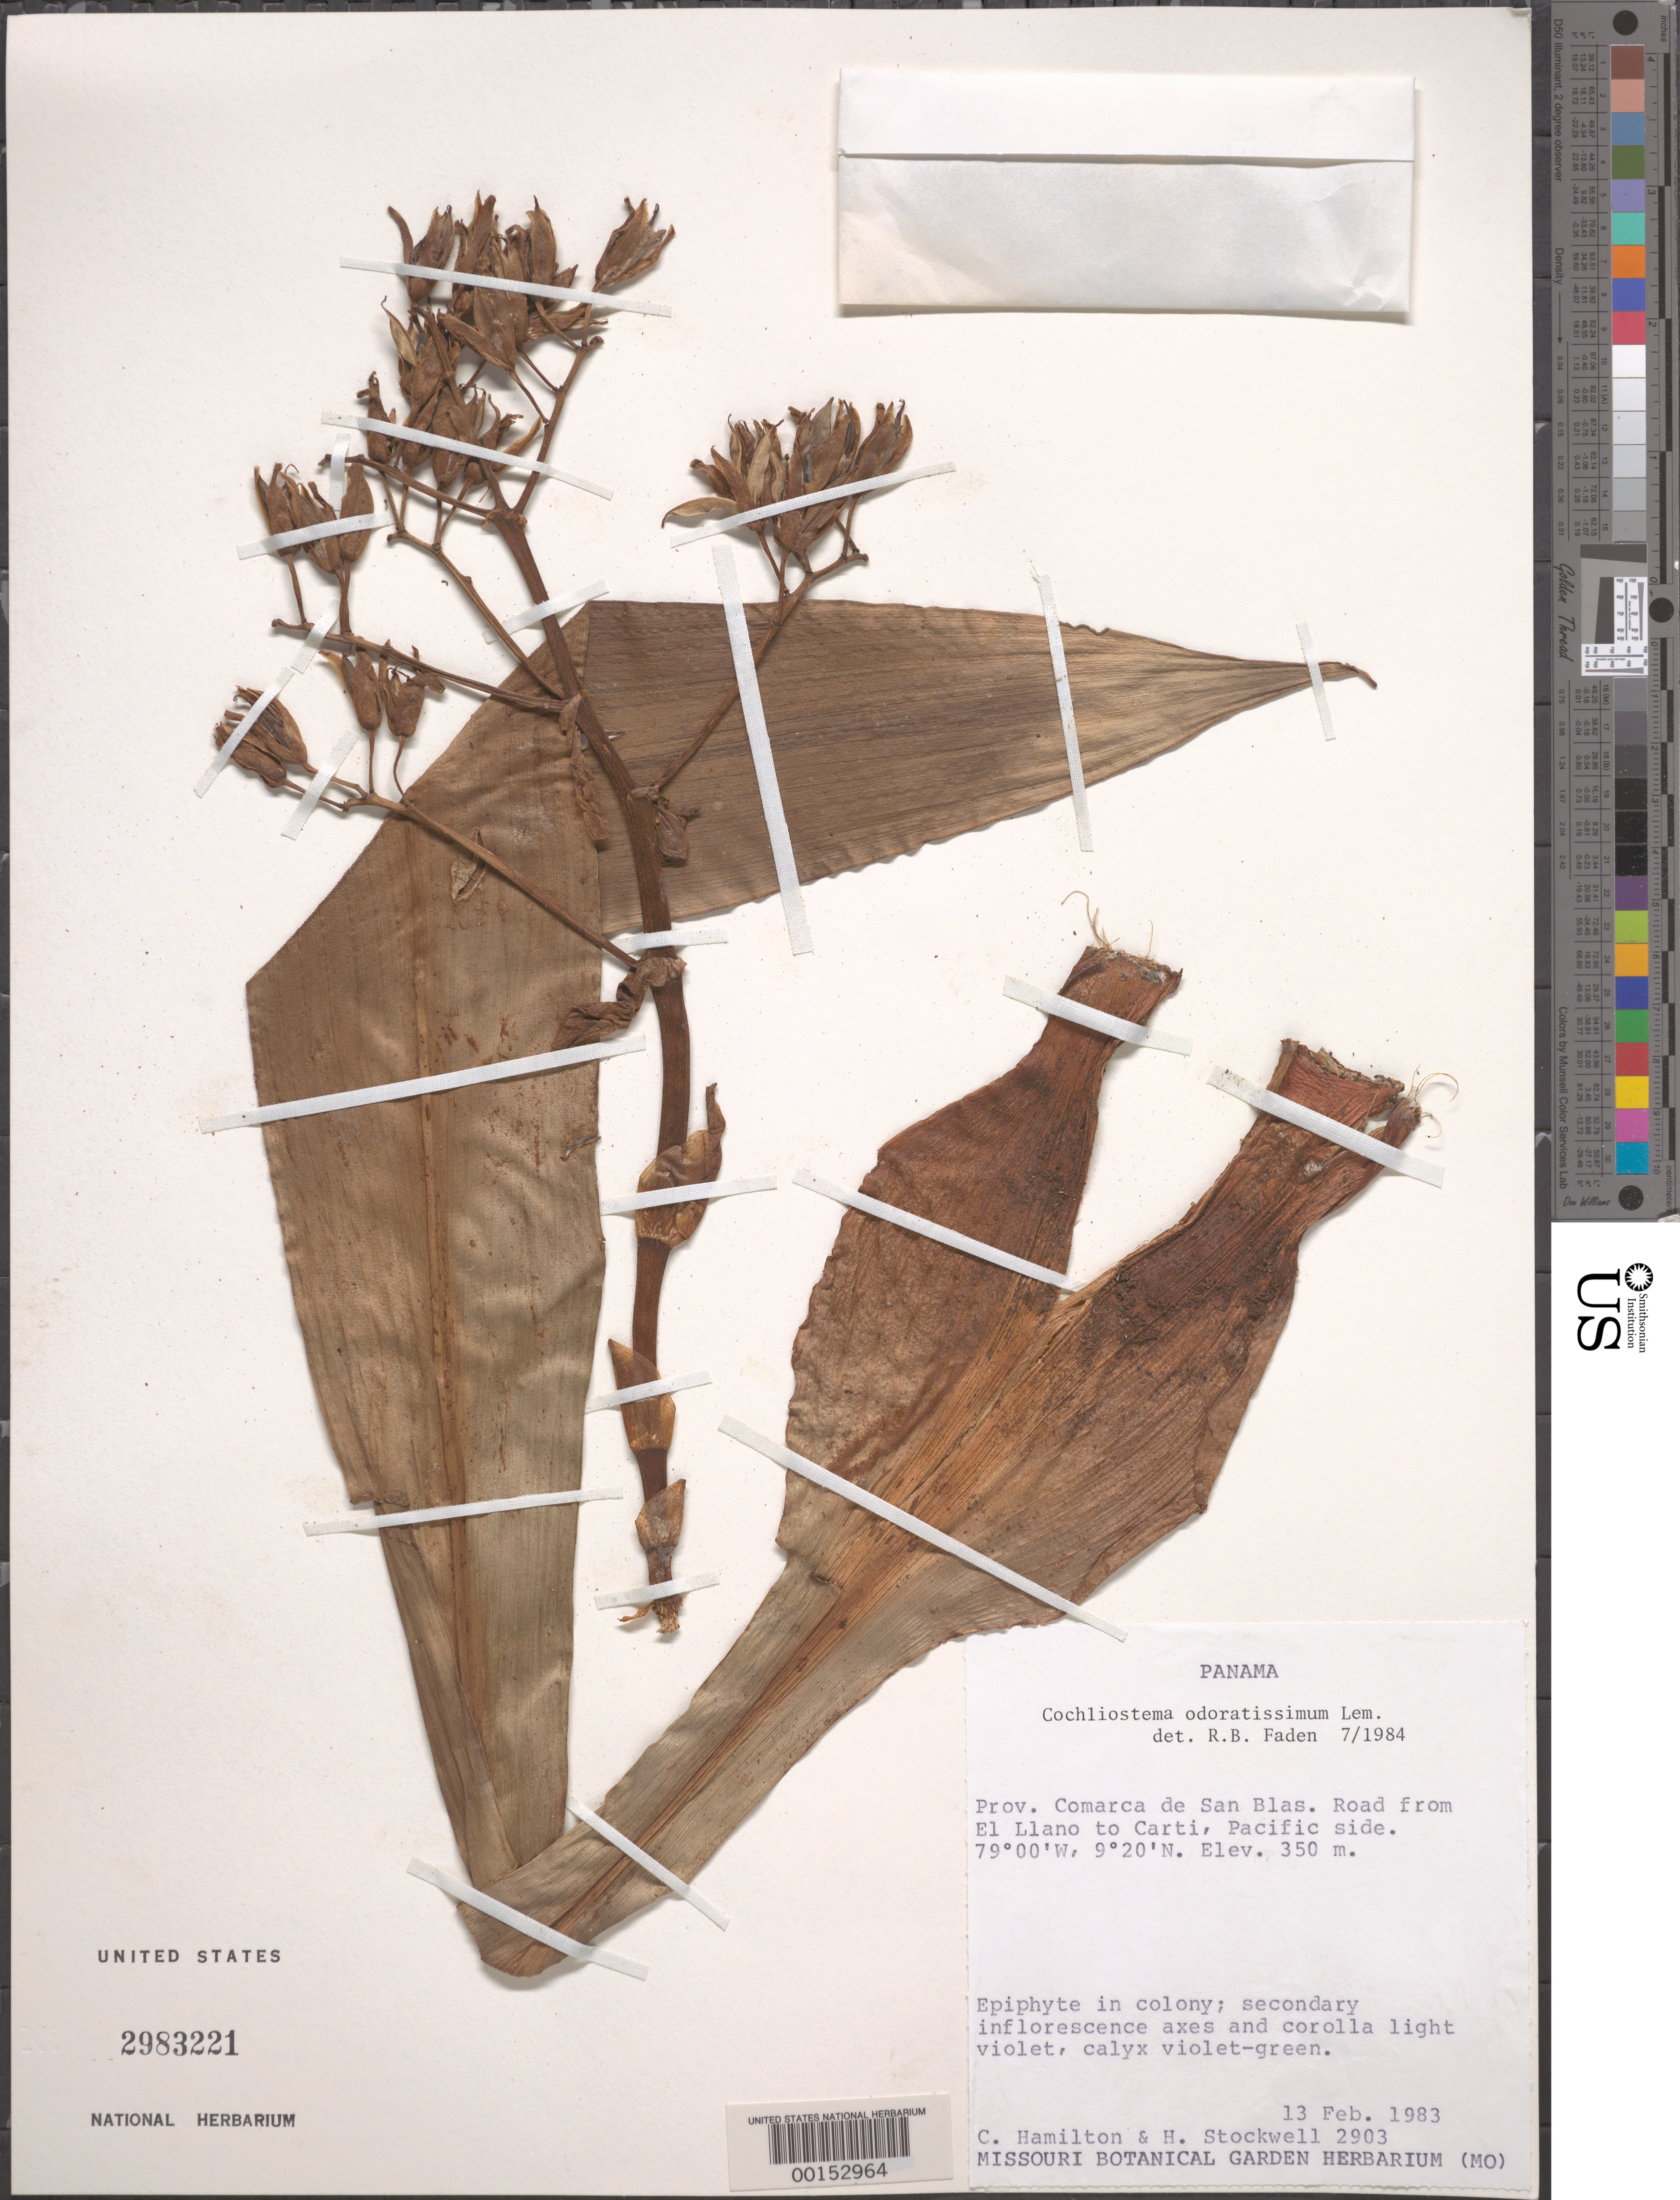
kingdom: Plantae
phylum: Tracheophyta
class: Liliopsida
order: Commelinales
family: Commelinaceae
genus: Cochliostema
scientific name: Cochliostema odoratissimum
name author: Lem.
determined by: Faden, Robert B., (US), Smithsonian Institution - National Museum of Natural History (UNITED STATES)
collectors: C. Hamilton & H. Stockwell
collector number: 2903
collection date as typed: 13 Feb 1983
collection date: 1983-02-13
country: Panama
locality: San Blas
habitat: Roadside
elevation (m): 350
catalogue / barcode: US 2983221